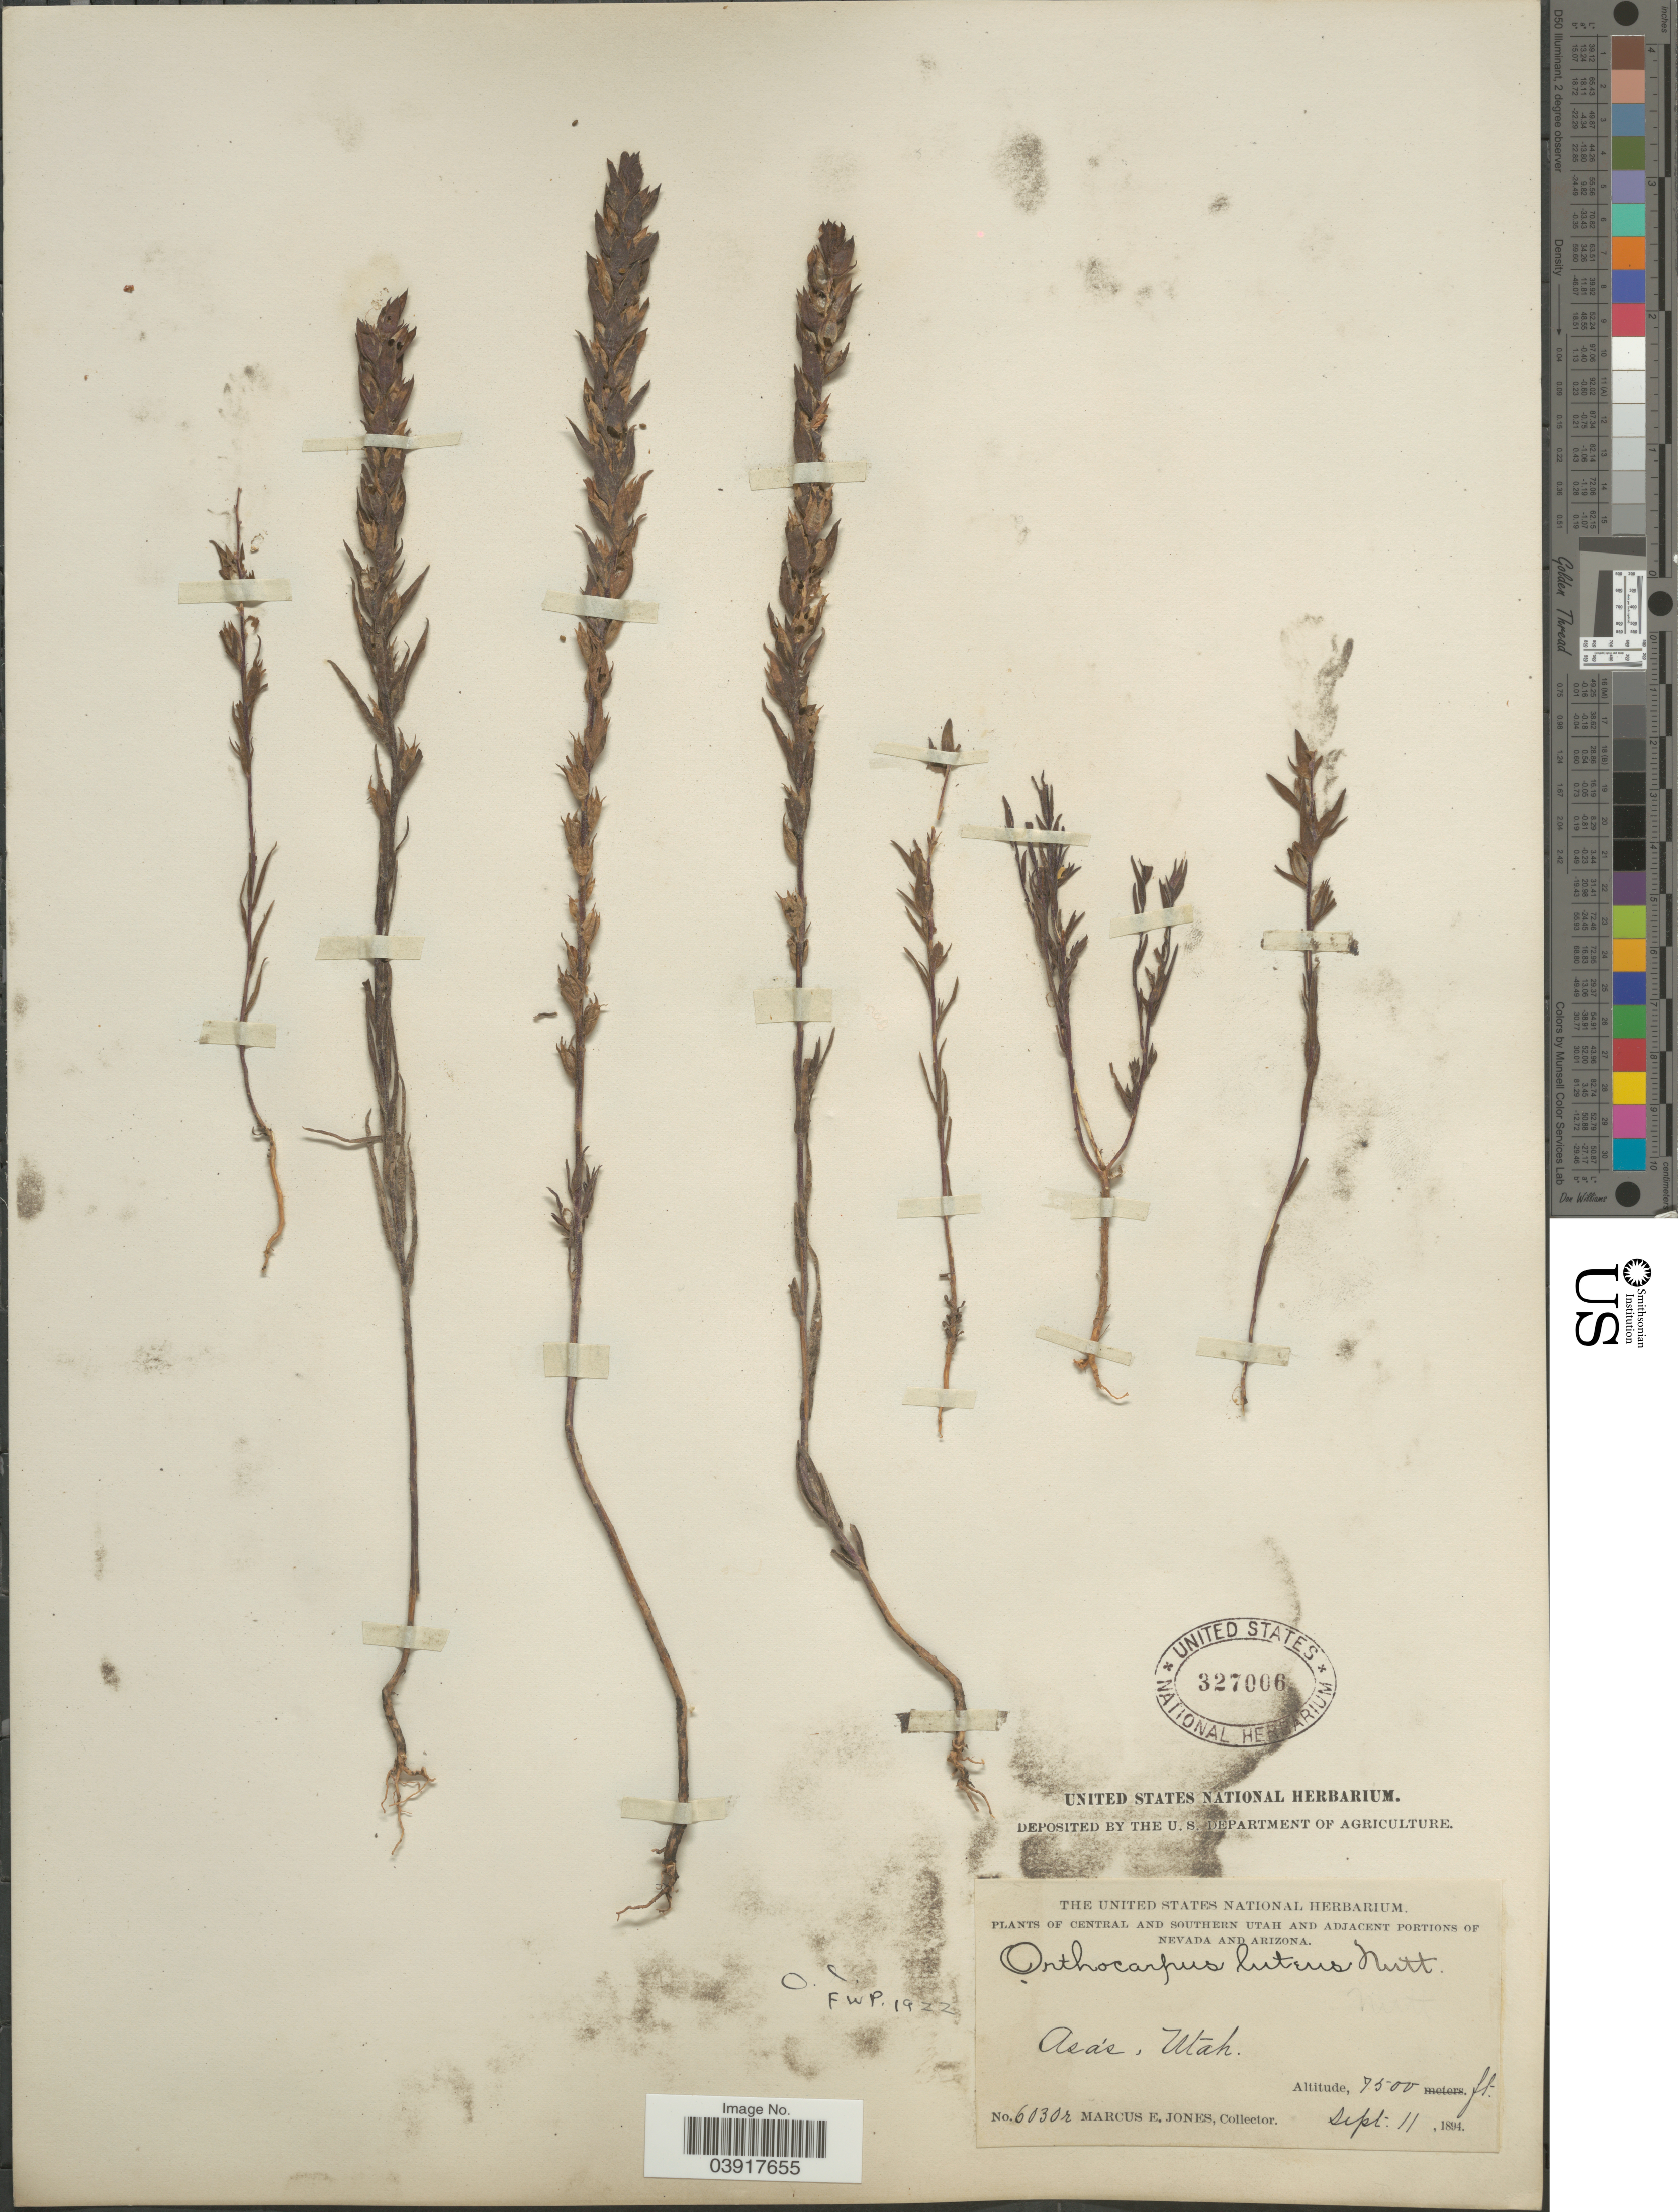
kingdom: Plantae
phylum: Tracheophyta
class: Magnoliopsida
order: Lamiales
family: Orobanchaceae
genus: Orthocarpus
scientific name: Orthocarpus luteus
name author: Nutt.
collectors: M. E. Jones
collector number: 6030r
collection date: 1894-09-11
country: United States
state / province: Utah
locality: Central and Southern Utah. Asa's.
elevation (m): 2286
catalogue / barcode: US 327006